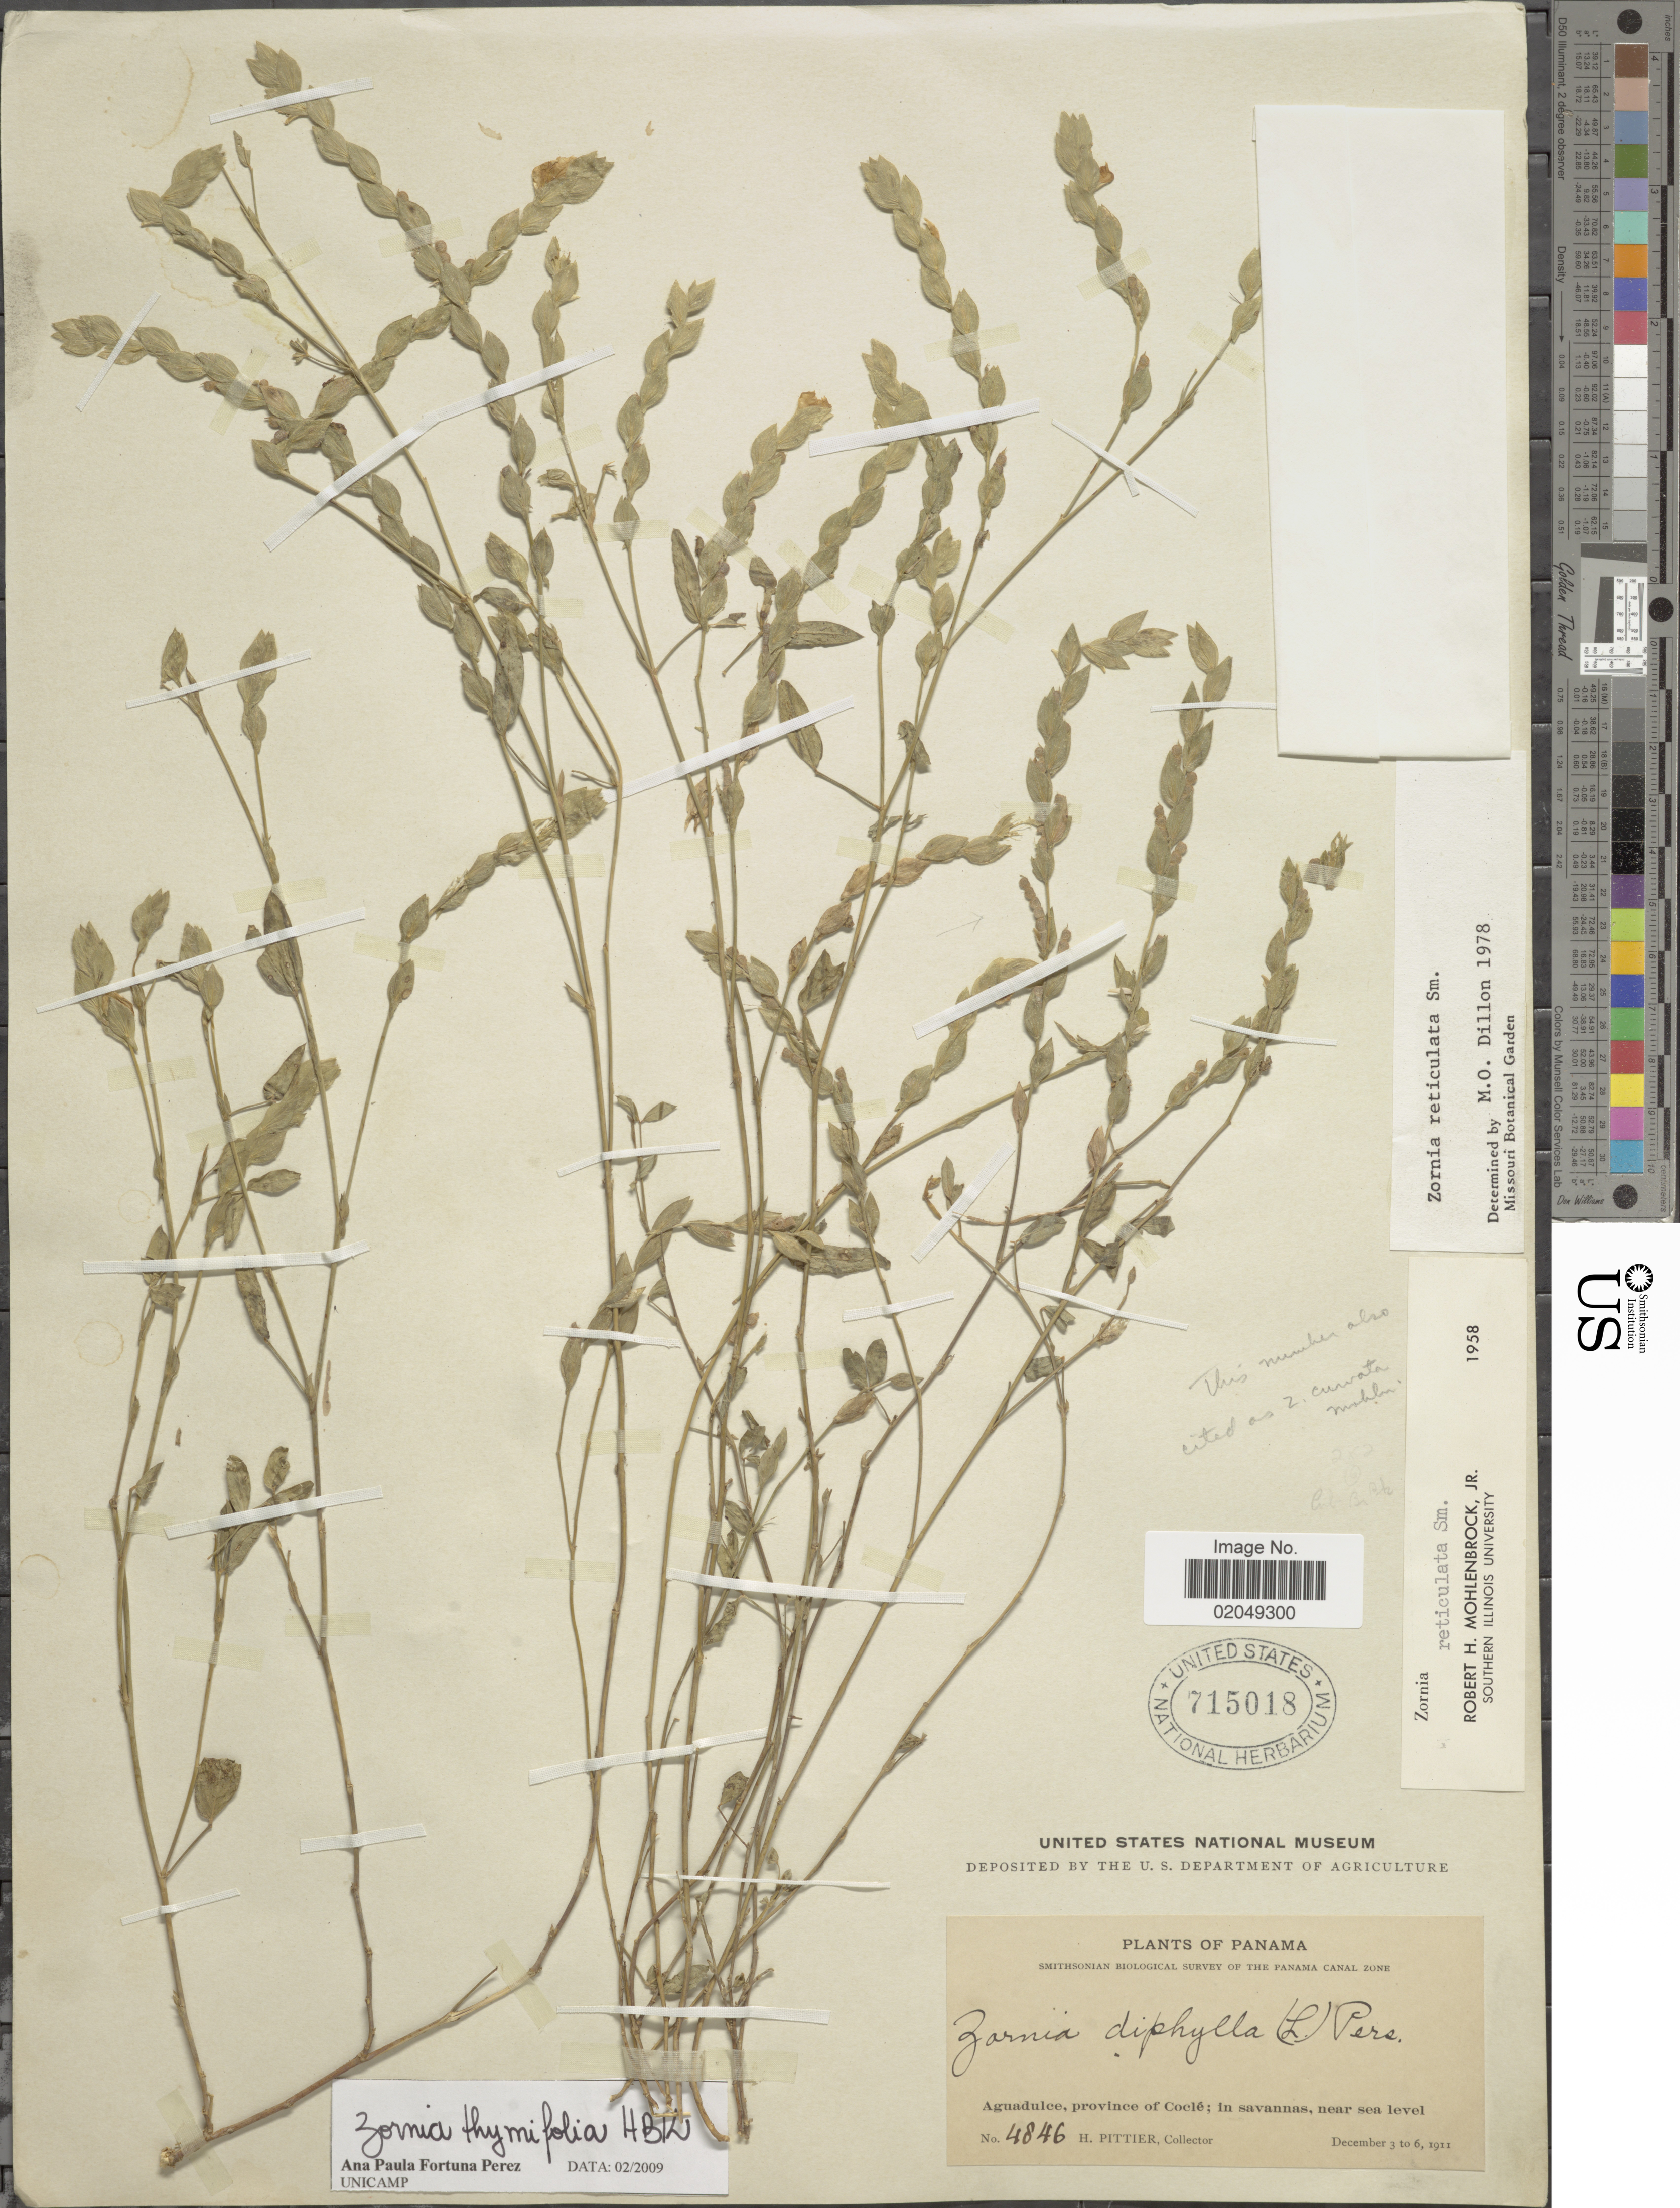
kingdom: Plantae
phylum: Tracheophyta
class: Magnoliopsida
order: Fabales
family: Fabaceae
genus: Zornia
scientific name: Zornia thymifolia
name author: Kunth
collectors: H. F. Pittier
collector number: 4846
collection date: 1911-12-03/1911-12-06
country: Panama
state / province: Coclé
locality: Aguadulce, in savannas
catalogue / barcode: US 7150188